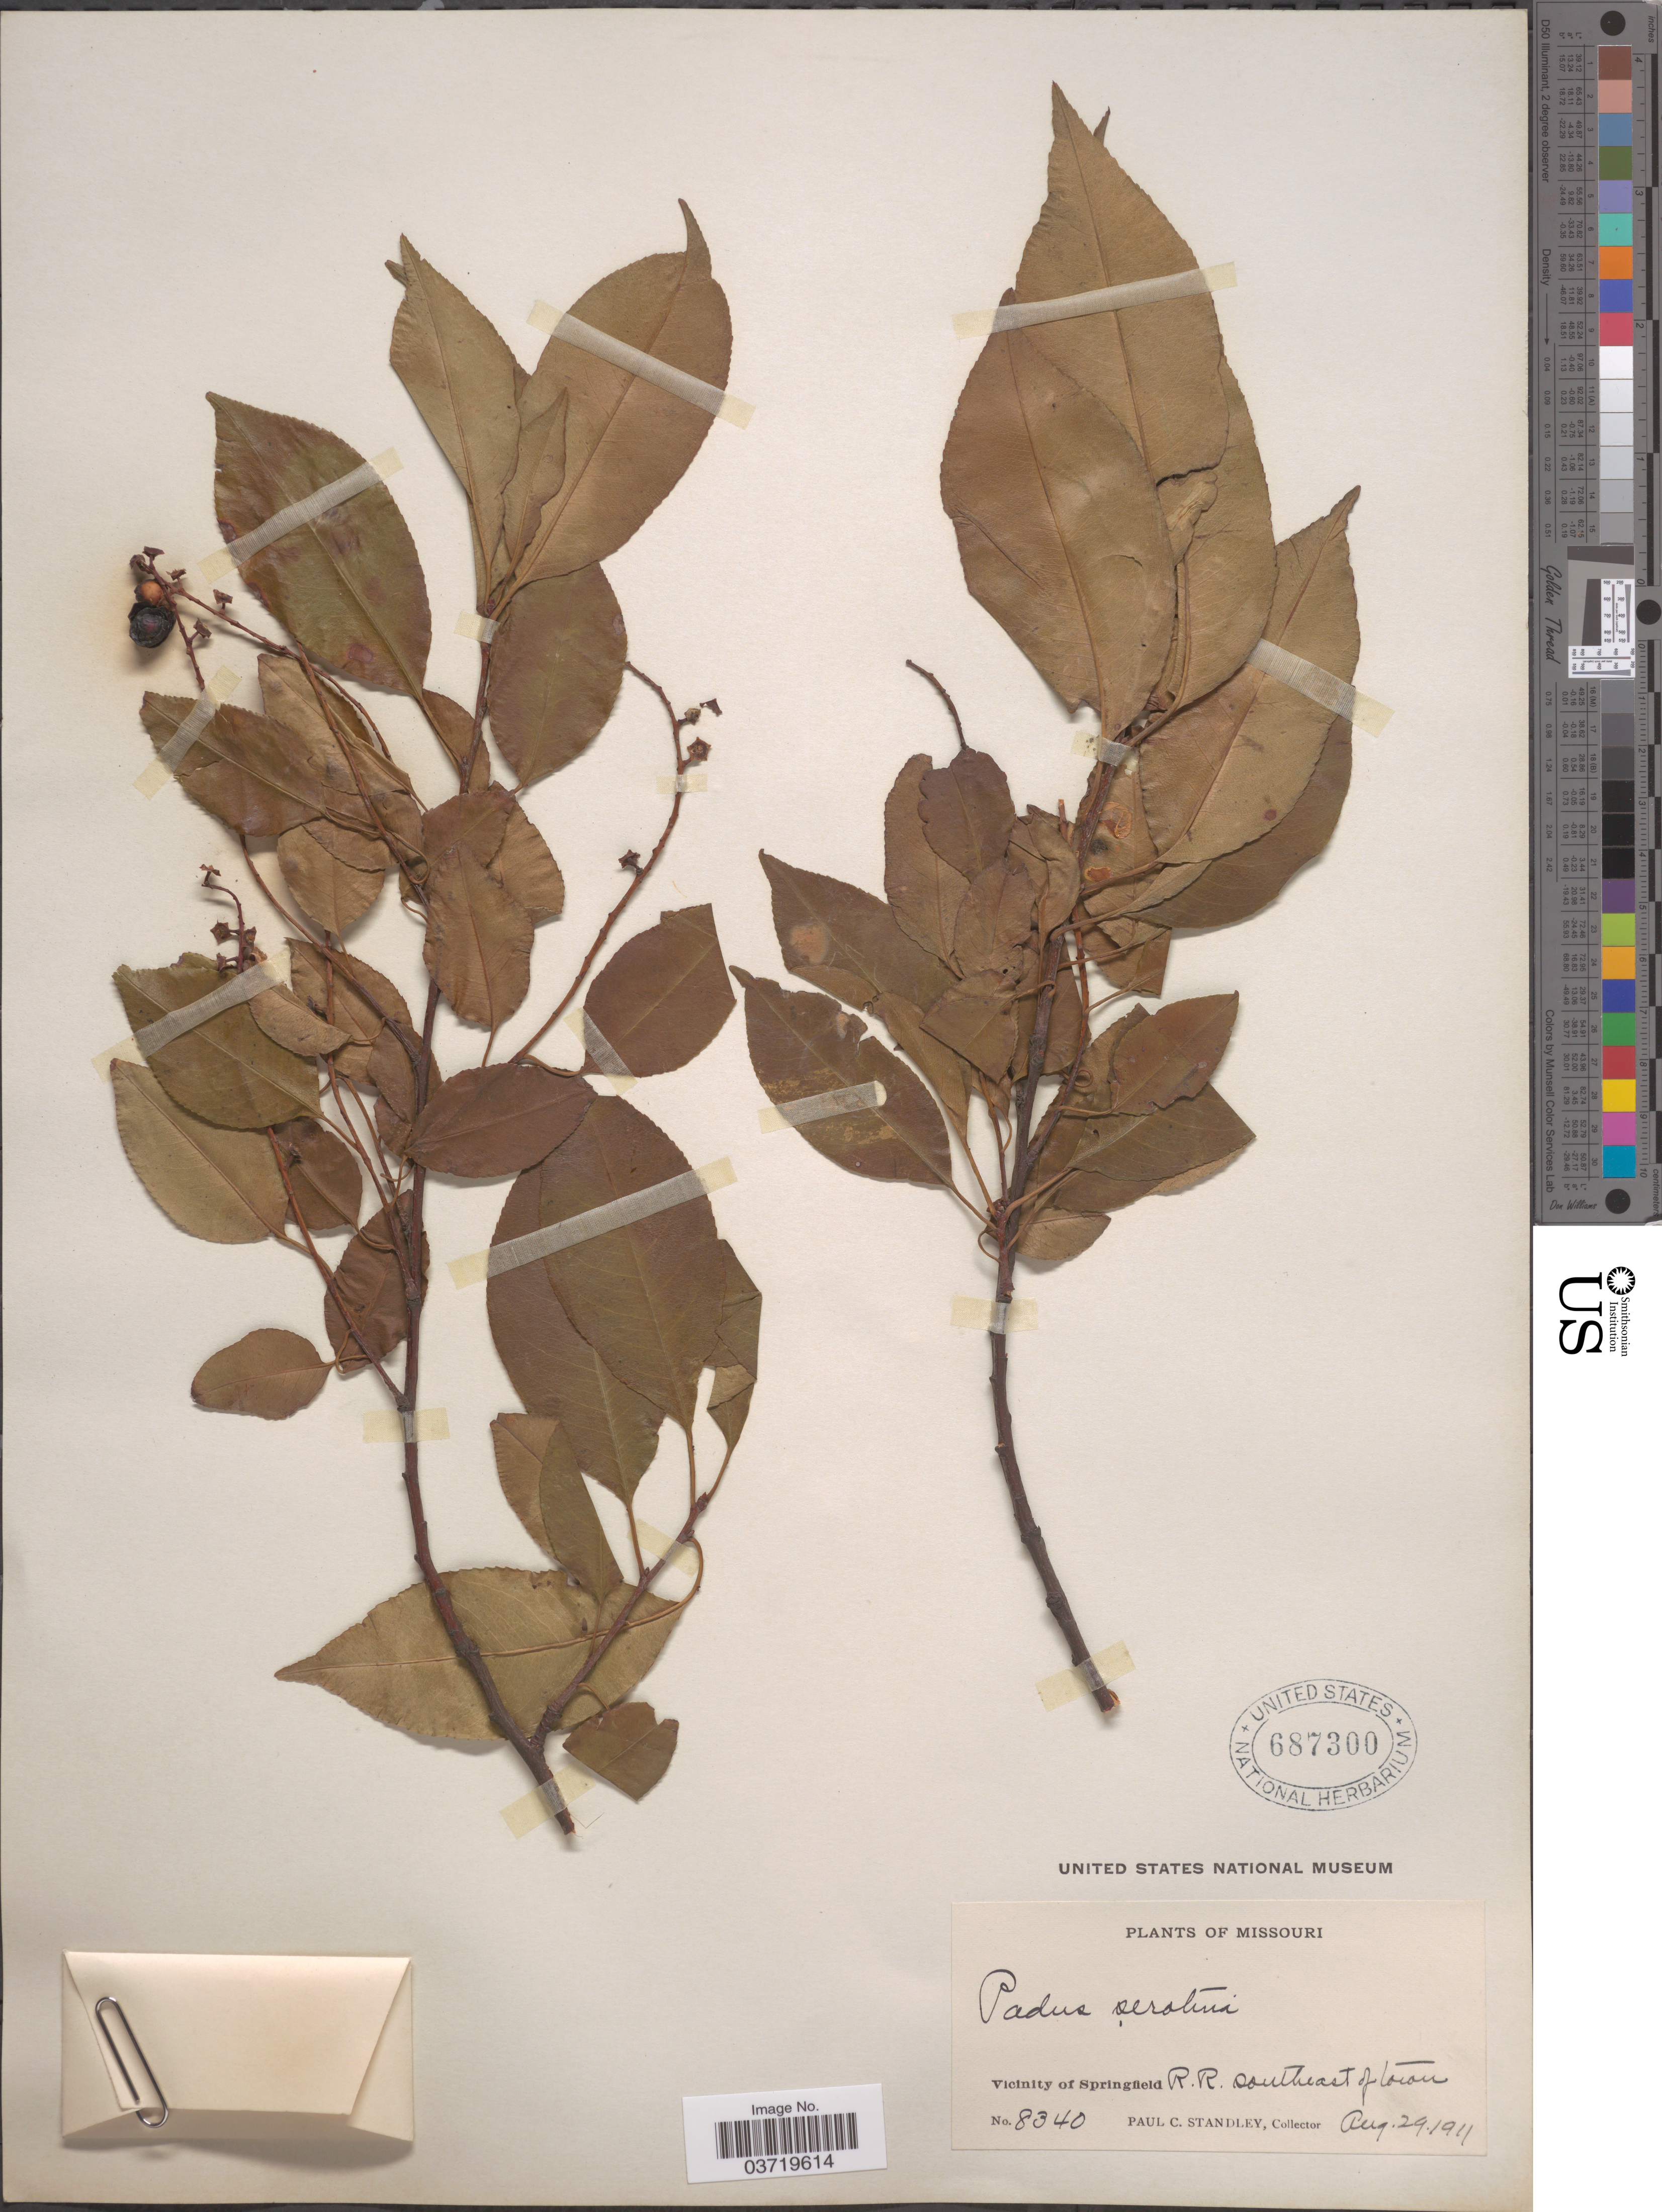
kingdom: Plantae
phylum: Tracheophyta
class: Magnoliopsida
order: Rosales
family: Rosaceae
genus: Prunus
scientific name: Prunus serotina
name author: Ehrh.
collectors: P. C. Standley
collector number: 8340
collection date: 1911-08-29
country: United States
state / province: Missouri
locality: Vicinity of Springfield. R.R. southeast of town.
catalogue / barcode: US 687300